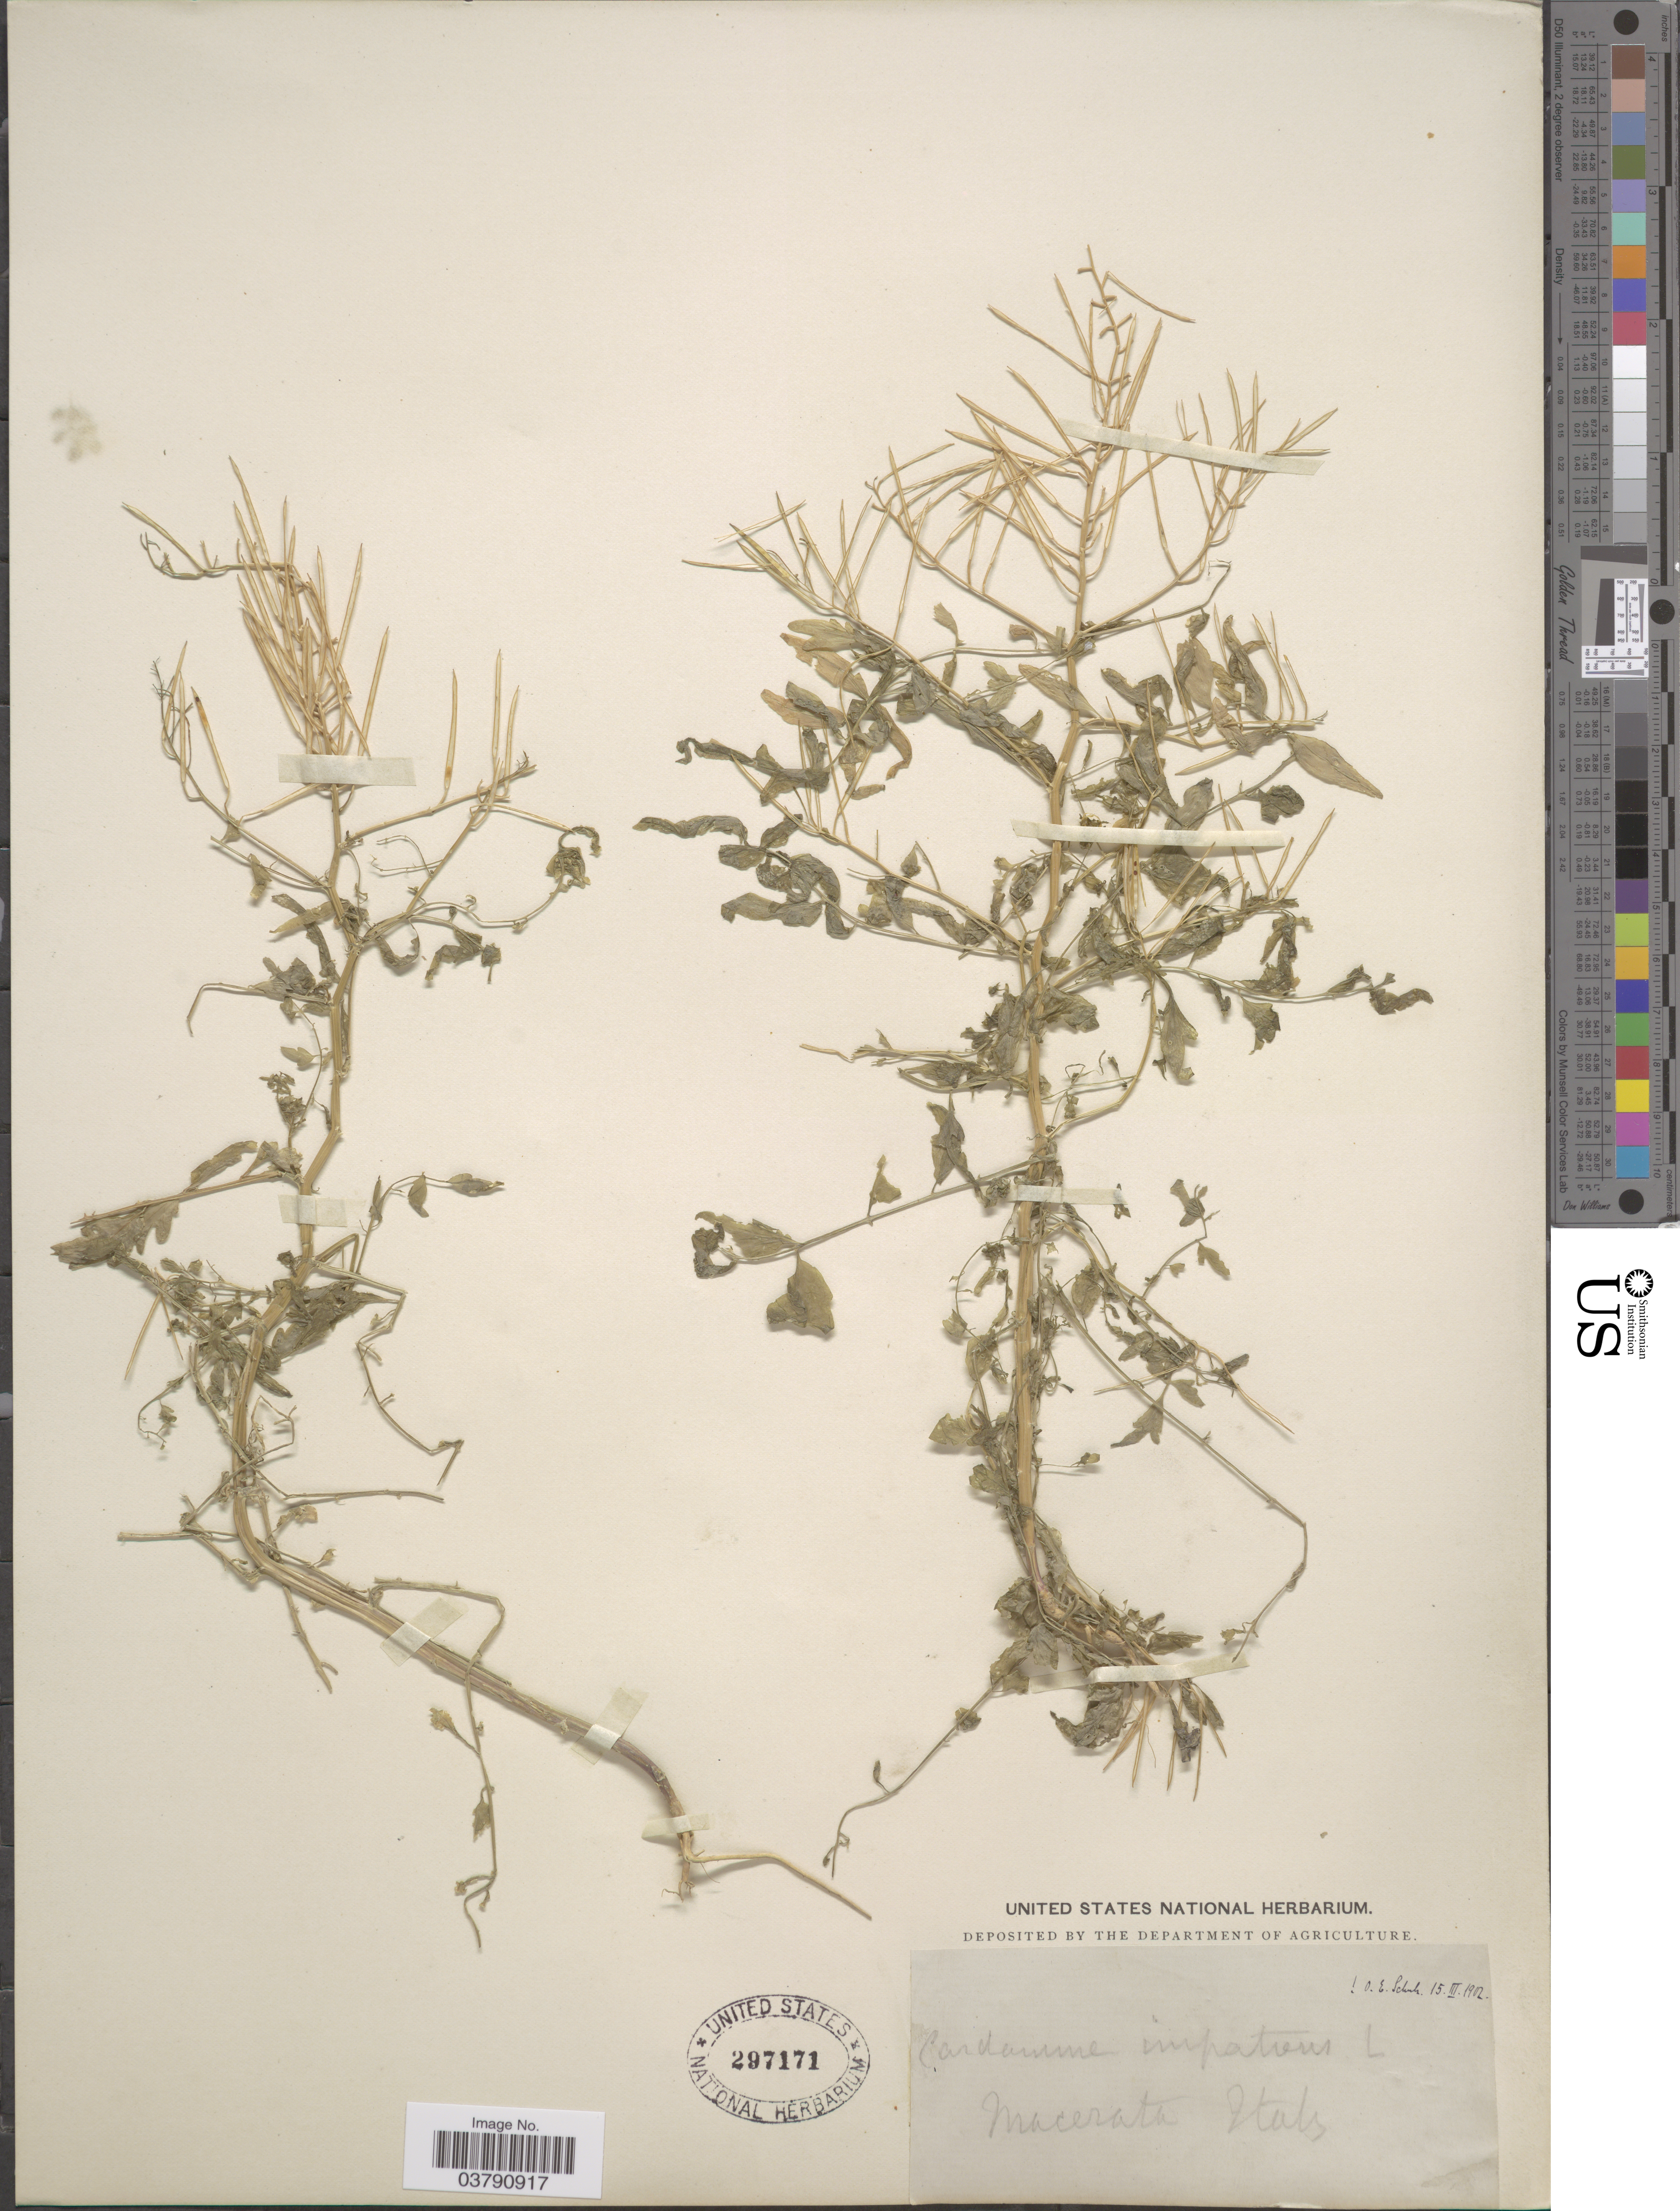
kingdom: Plantae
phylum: Tracheophyta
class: Magnoliopsida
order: Brassicales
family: Brassicaceae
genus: Cardamine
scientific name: Cardamine impatiens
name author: L.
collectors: ex herb. United States National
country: Italy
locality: Macerata.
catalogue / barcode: US 297171